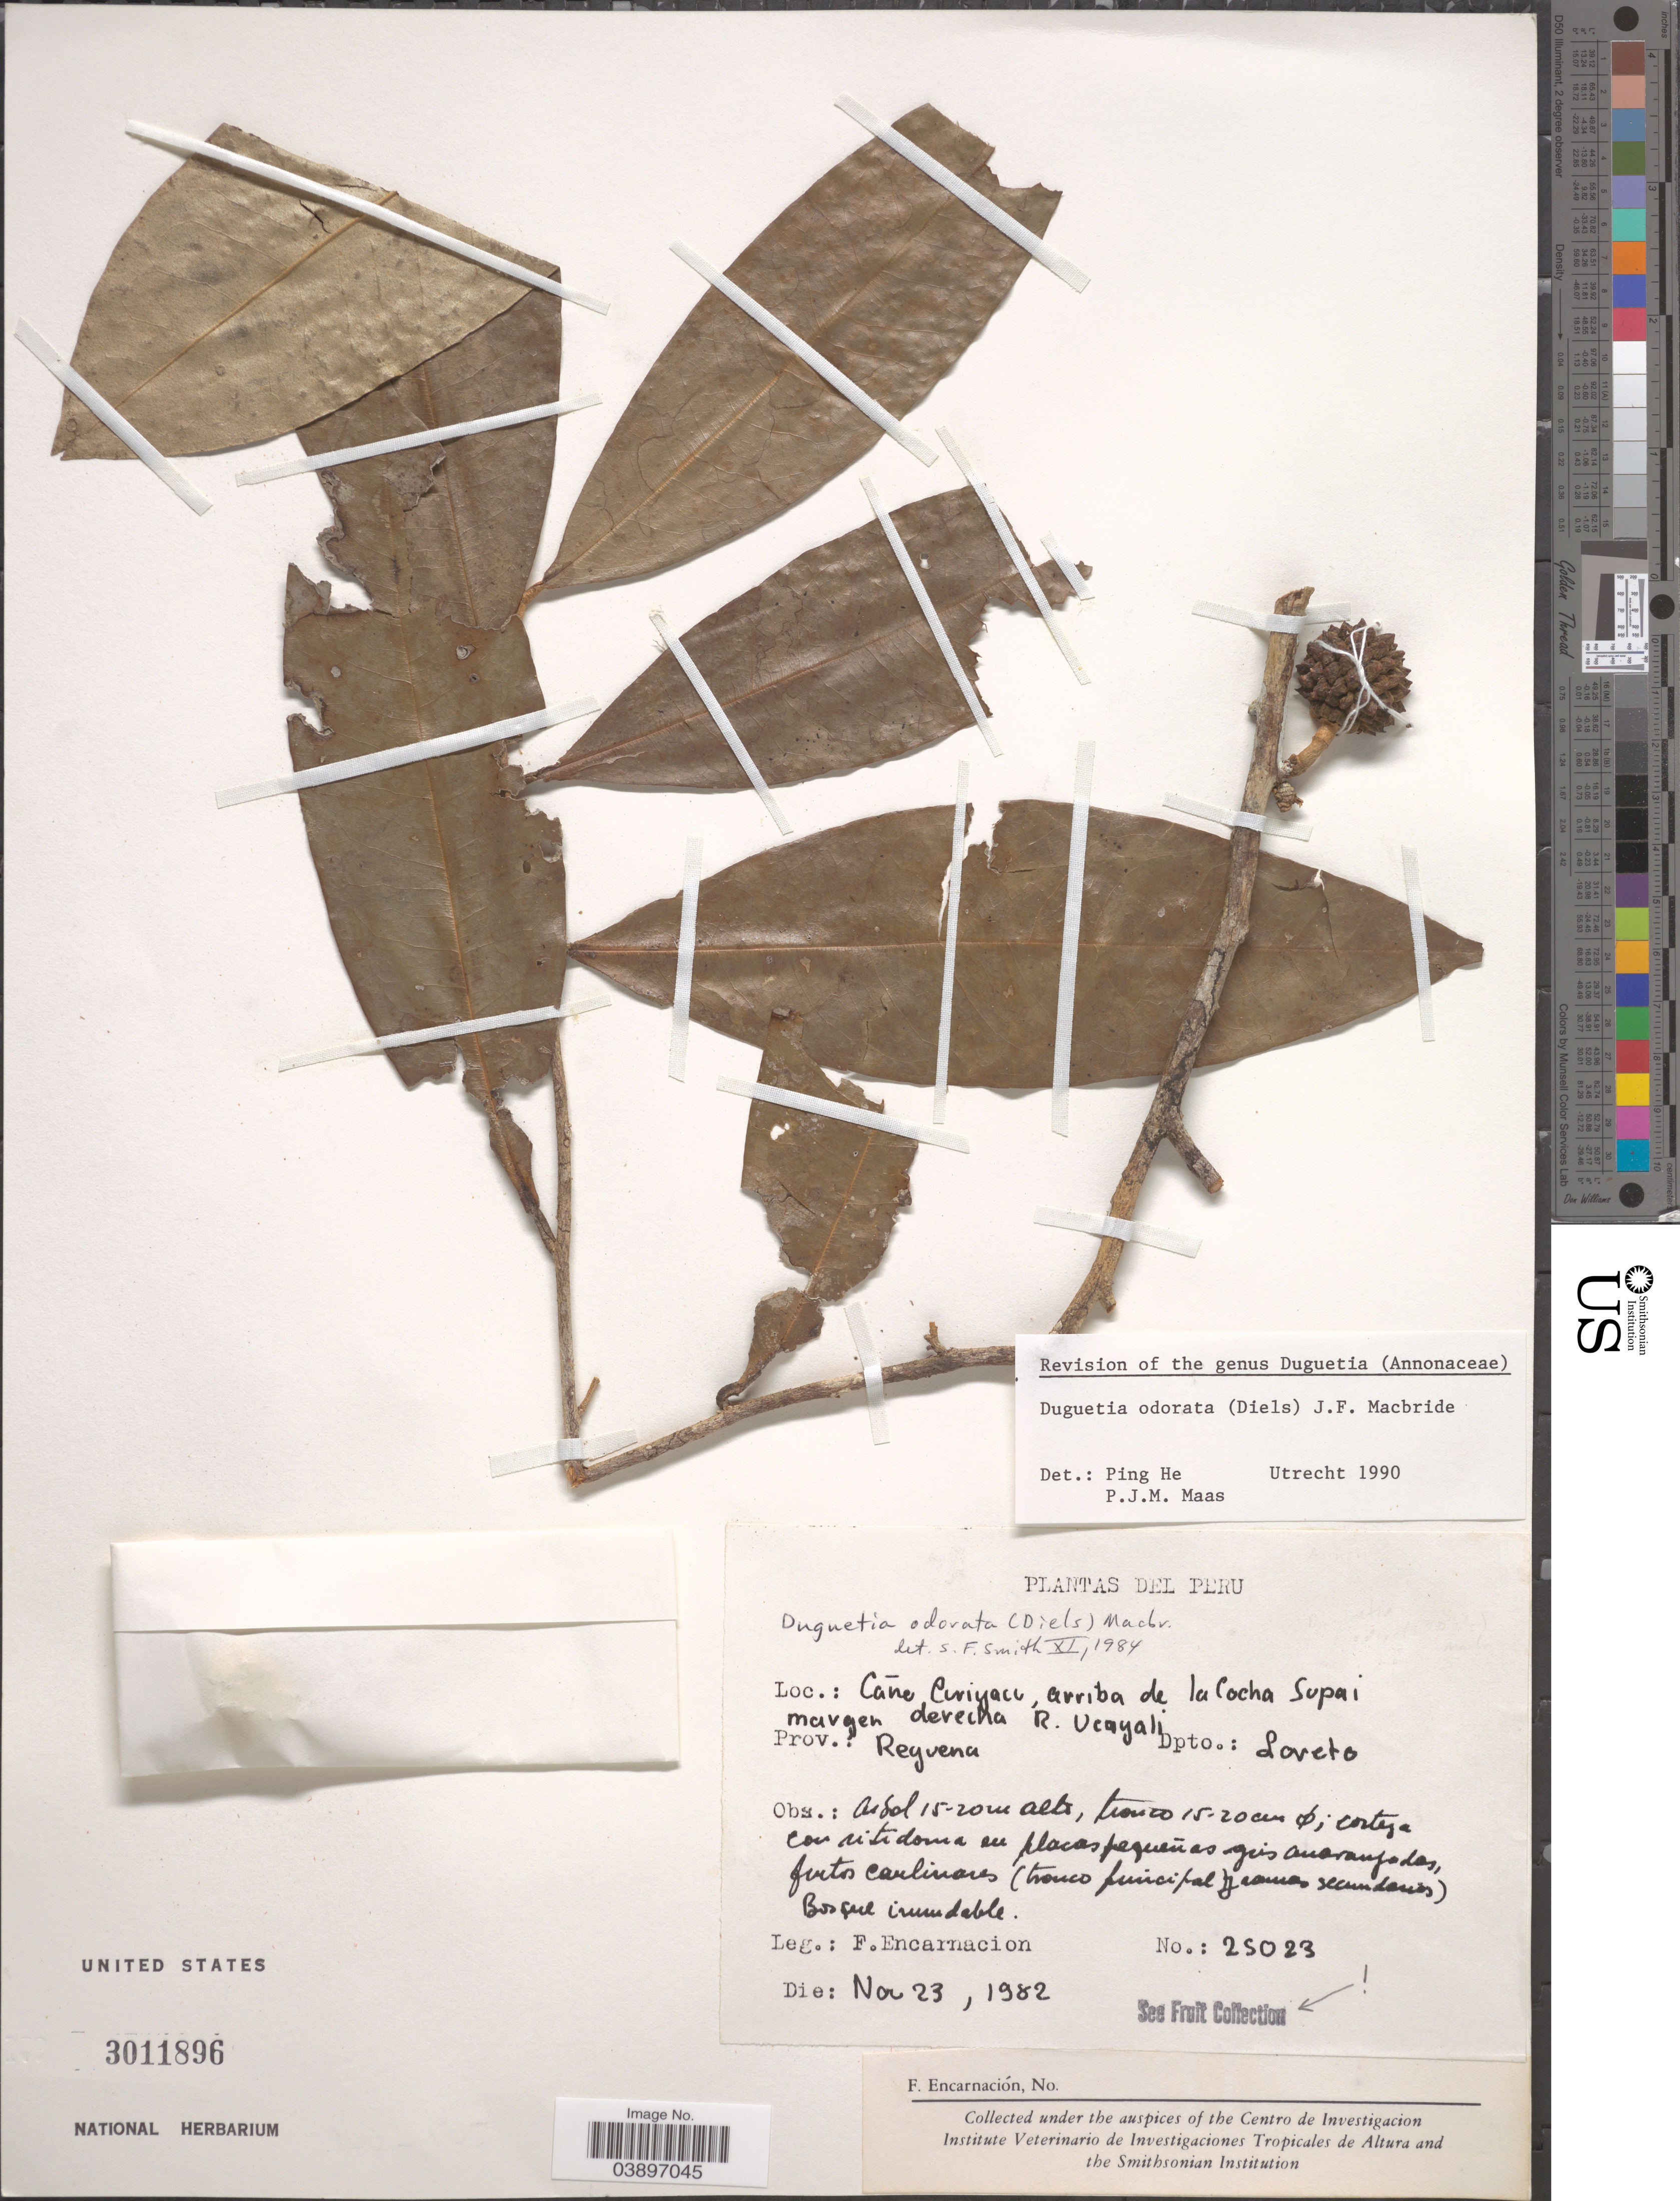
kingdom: Plantae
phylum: Tracheophyta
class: Magnoliopsida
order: Magnoliales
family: Annonaceae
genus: Duguetia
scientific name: Duguetia odorata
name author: (Diels) J.F. Macbr.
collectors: F. Encarnación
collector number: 25023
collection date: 1982-11-23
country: Peru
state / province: Loreto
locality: Caño Curiyacu, arriba de la Cocha Supai margen derecha R. Ucayali. Prov. Requena. Dpto: Loreto.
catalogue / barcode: US 3011896